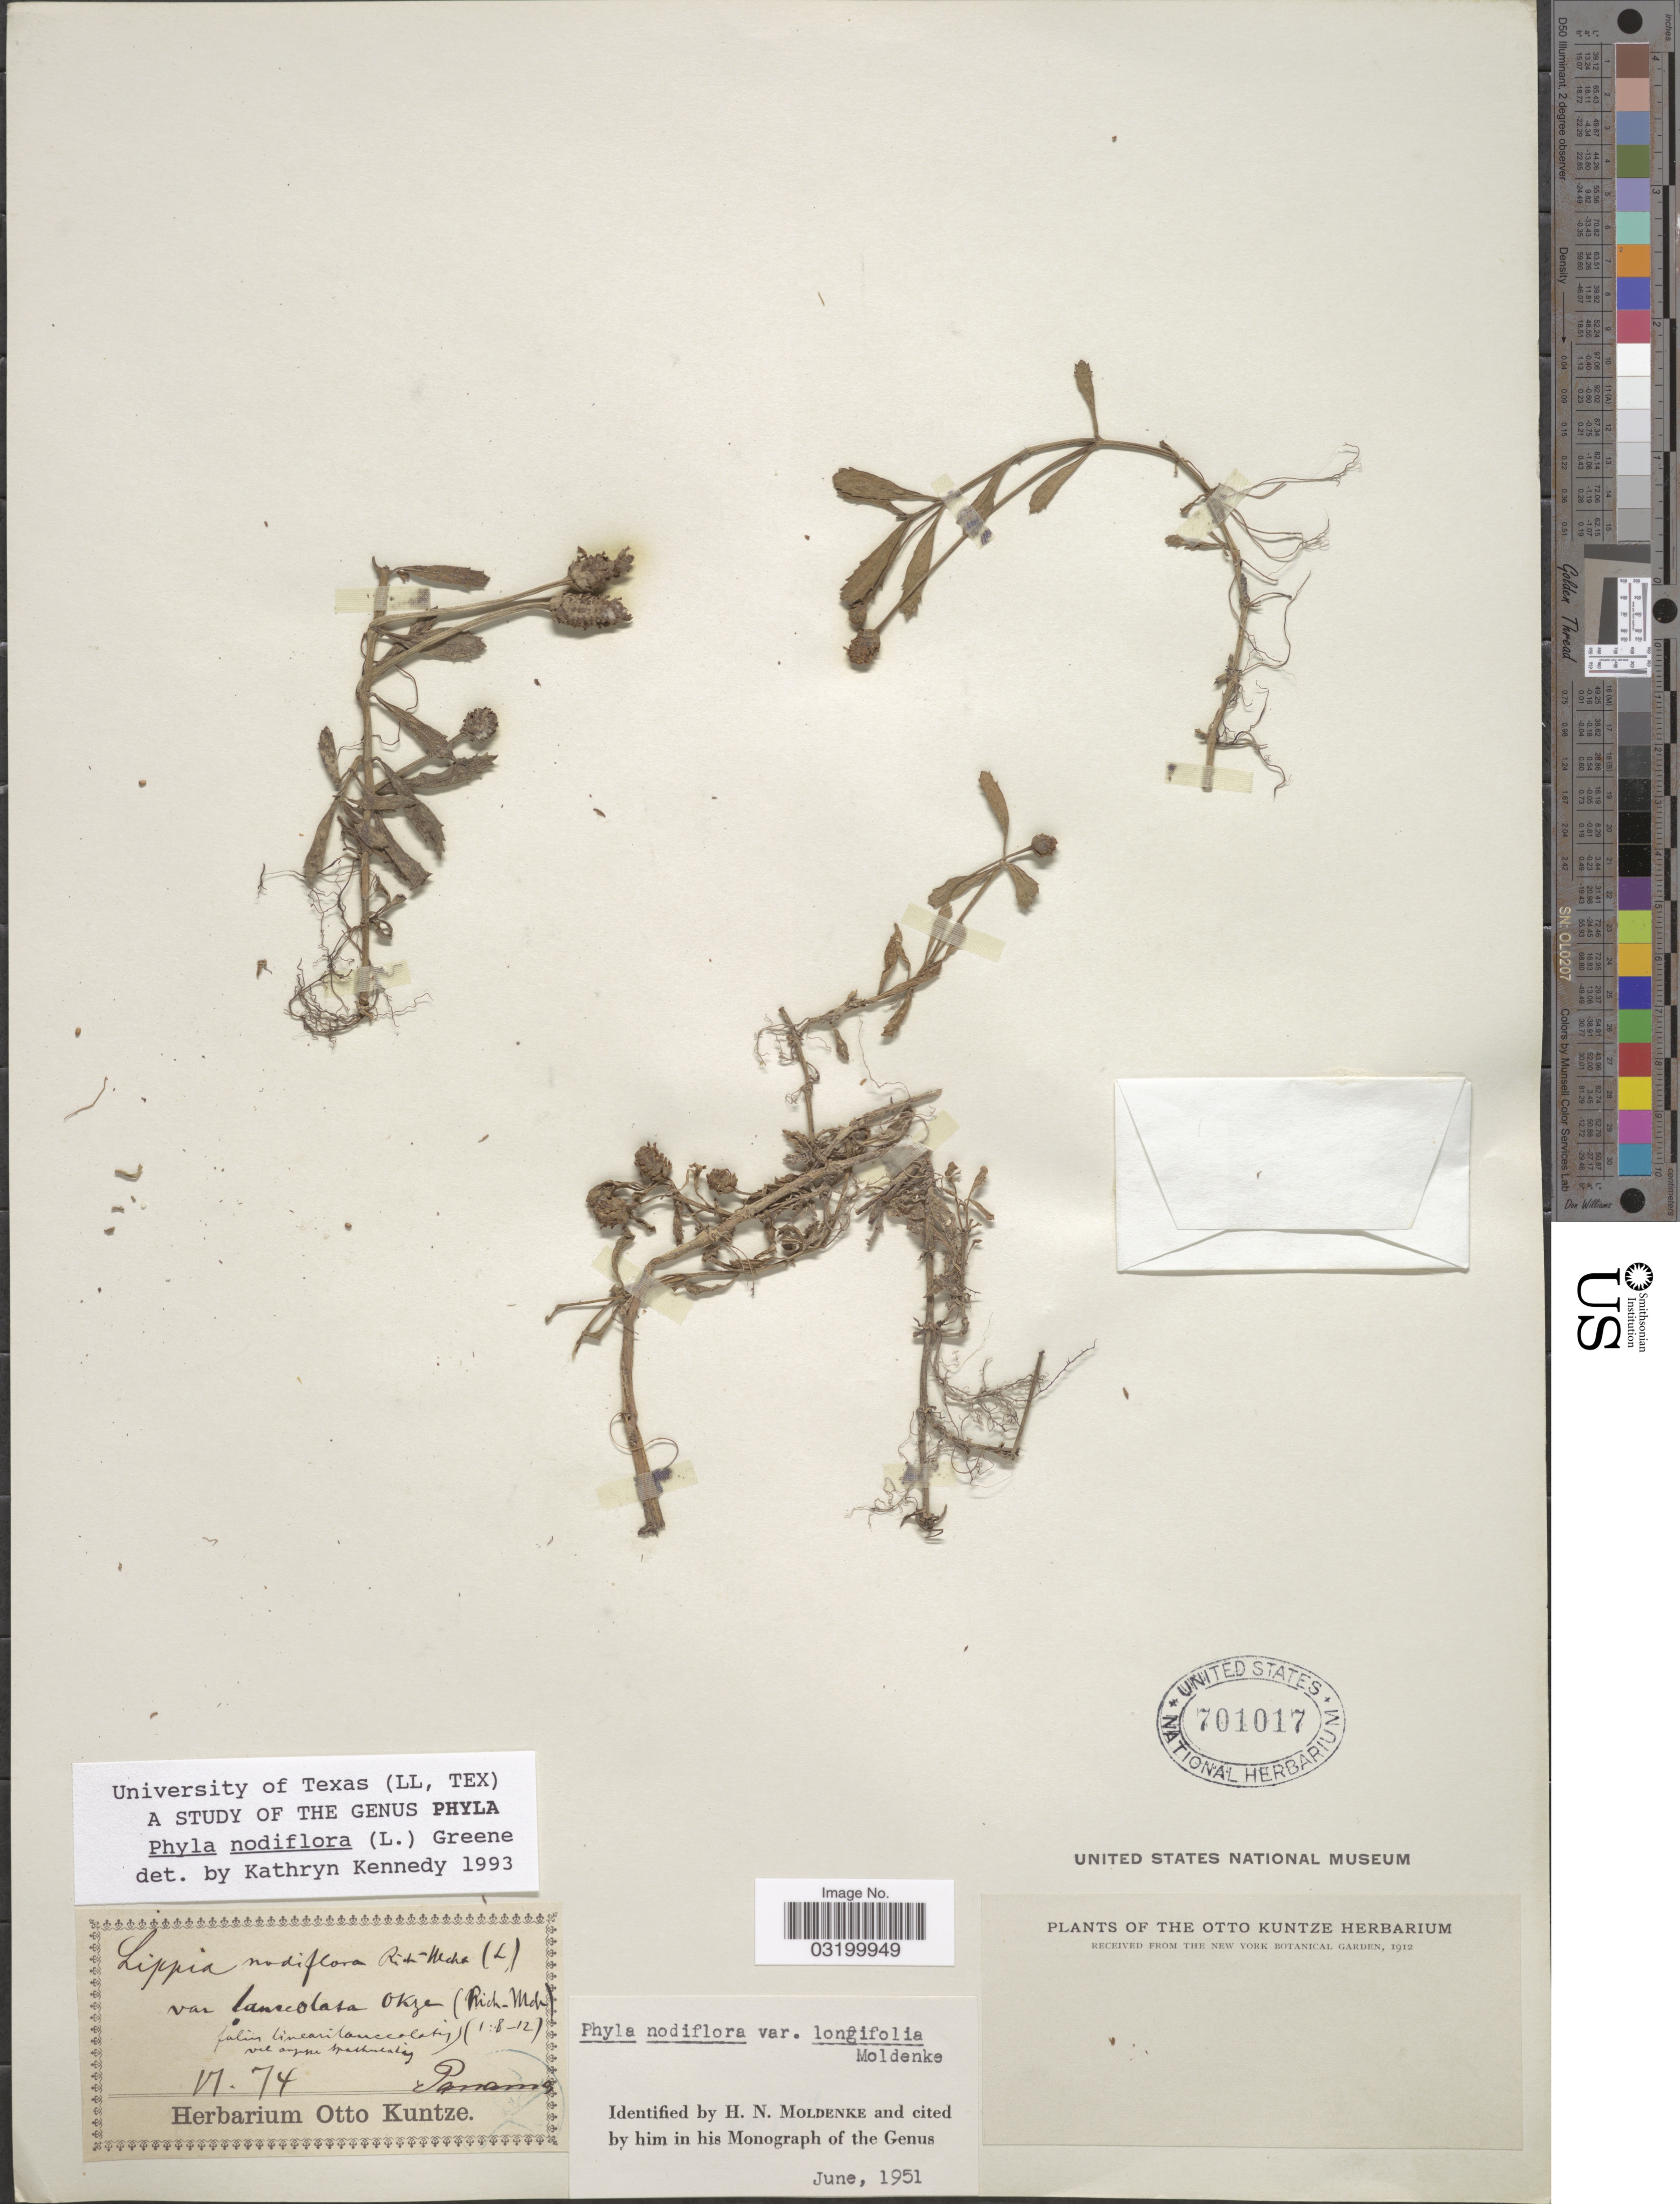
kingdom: Plantae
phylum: Tracheophyta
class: Magnoliopsida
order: Lamiales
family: Verbenaceae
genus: Phyla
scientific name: Phyla nodiflora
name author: (L.) Greene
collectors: ex herb. Otto Kuntze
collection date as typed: Transcribed d/m/y: /6/74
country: Panama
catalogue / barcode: US 701017